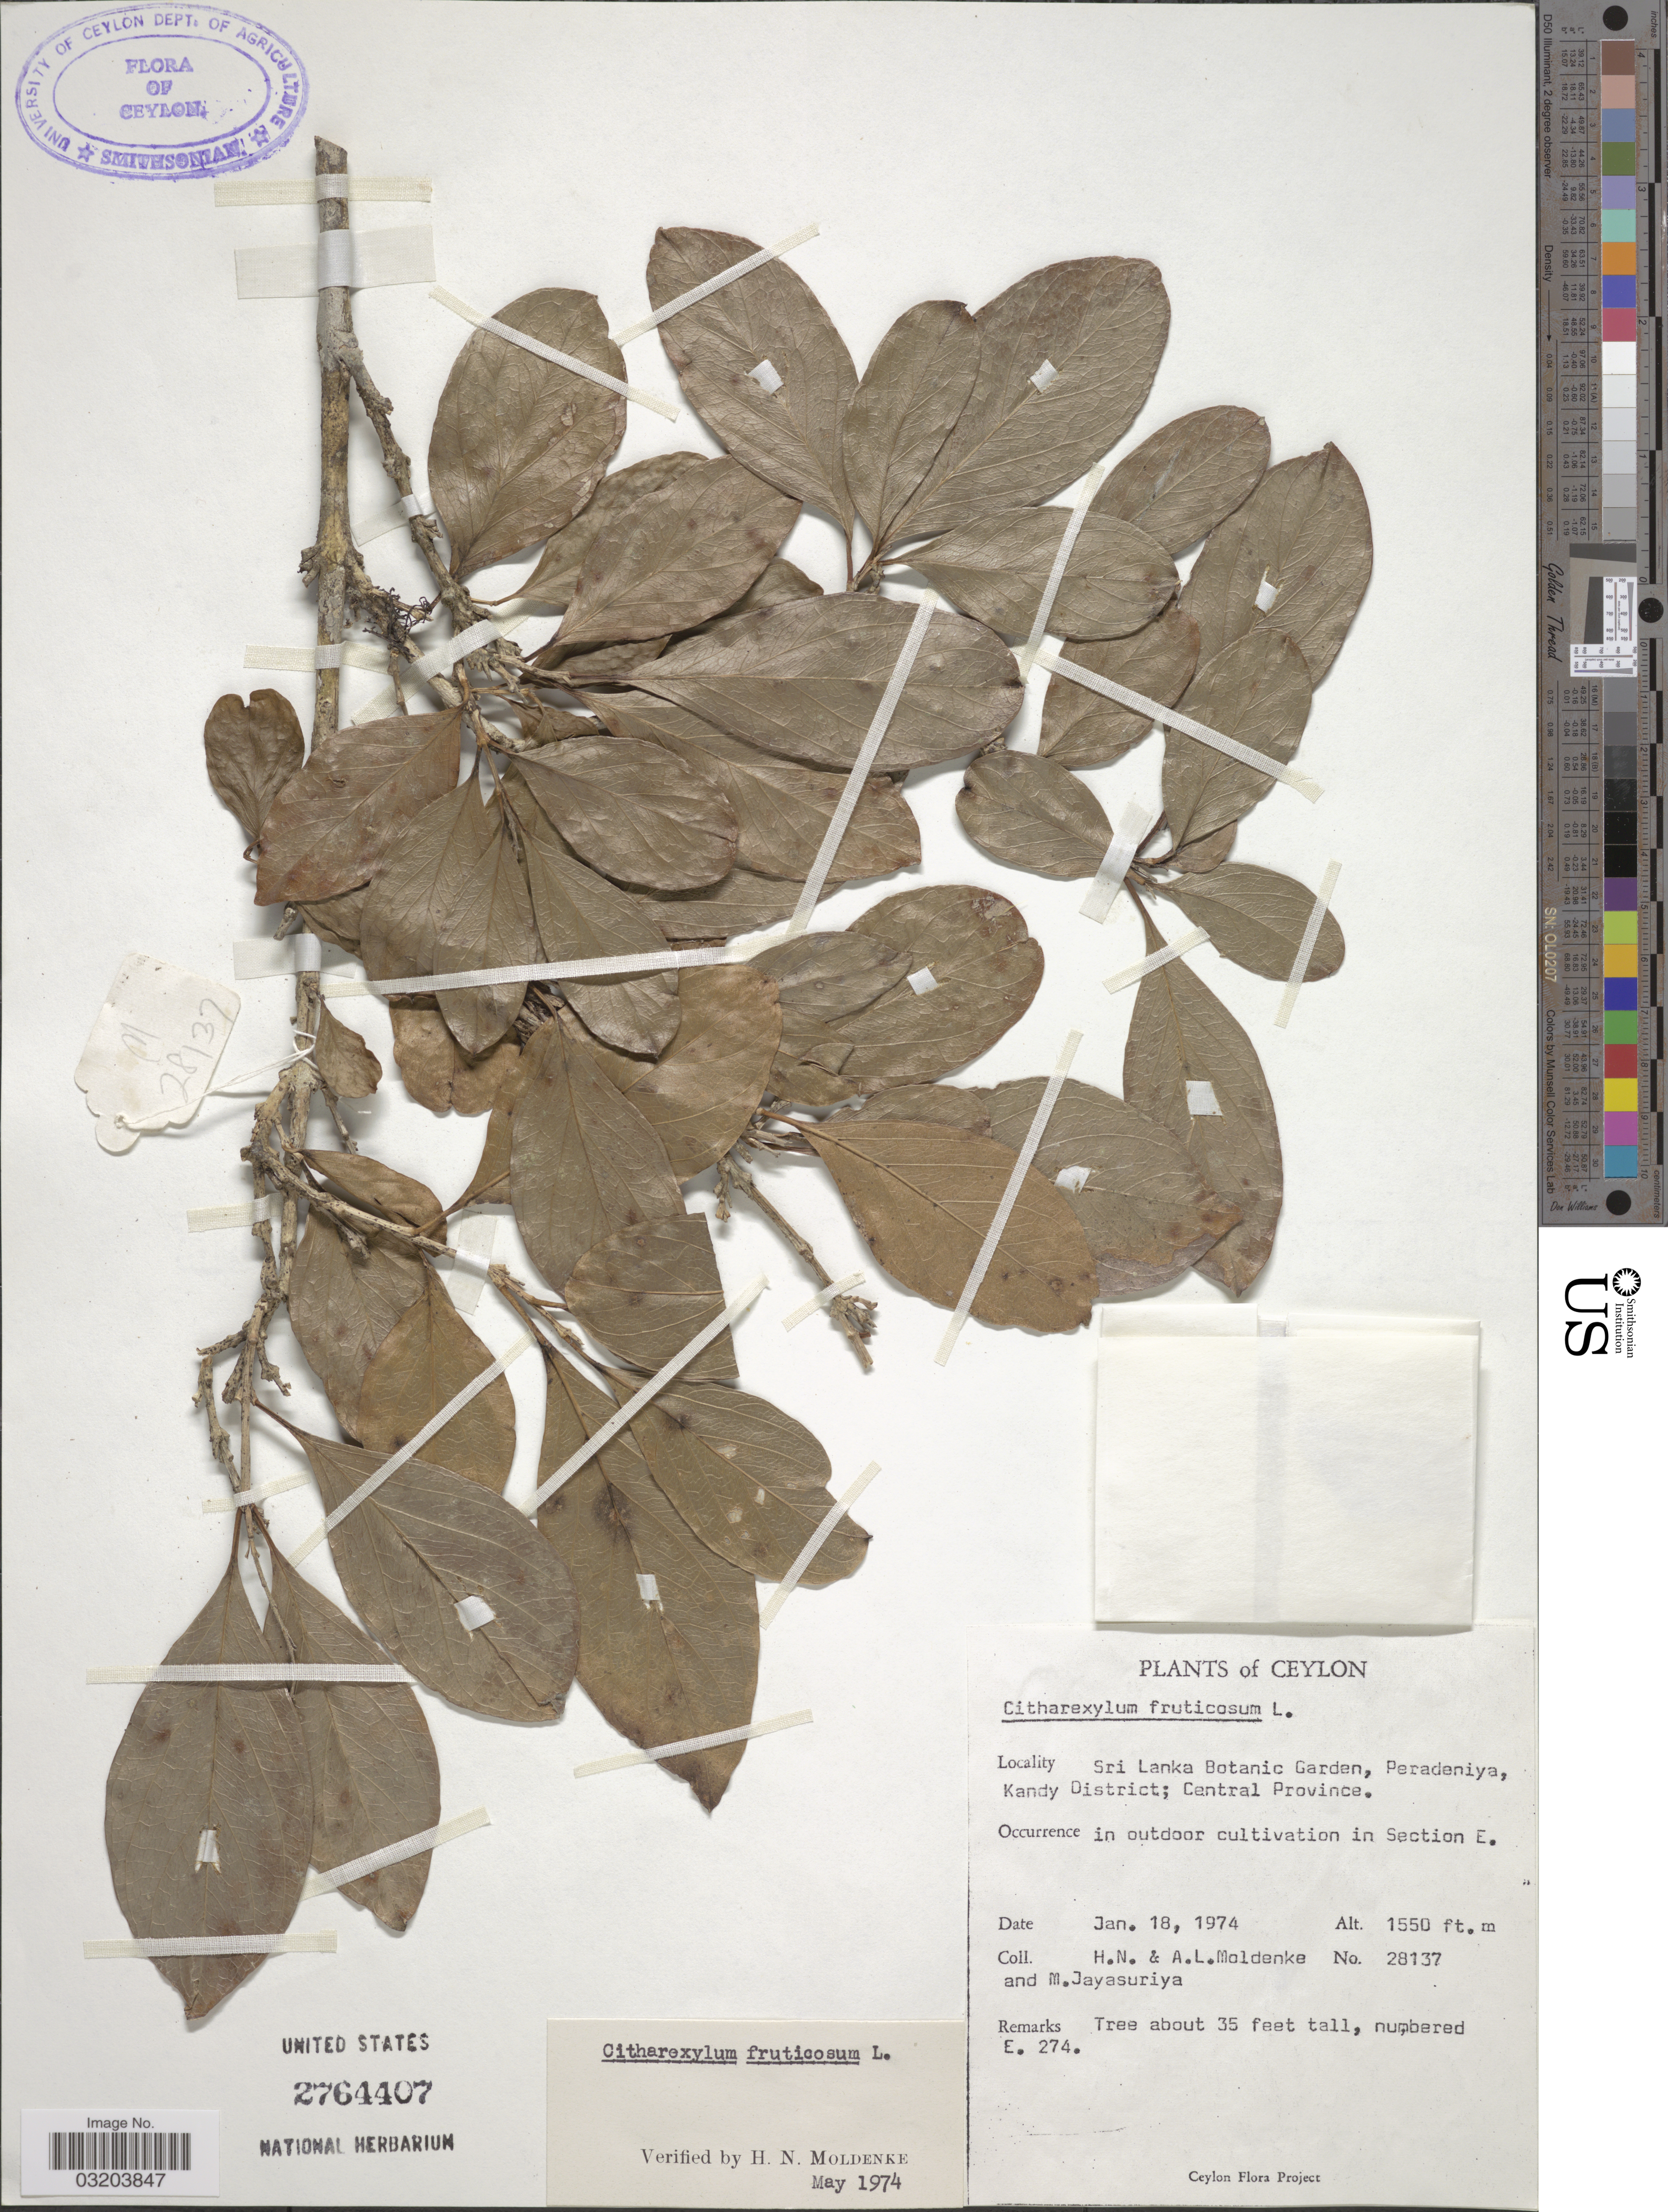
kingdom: Plantae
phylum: Tracheophyta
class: Magnoliopsida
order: Lamiales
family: Verbenaceae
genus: Citharexylum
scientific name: Citharexylum fruticosum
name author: L.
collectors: H. N. Moldenke, A. L. Moldenke & M. Jayasuriya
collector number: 28137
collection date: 1974-01-18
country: Sri Lanka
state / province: Central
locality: Ceylon. Sri Lanka Botanic Garden, Peradeniya, Kandy District. In outdoor cultivation in Section E.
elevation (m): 472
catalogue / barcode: US 2764407